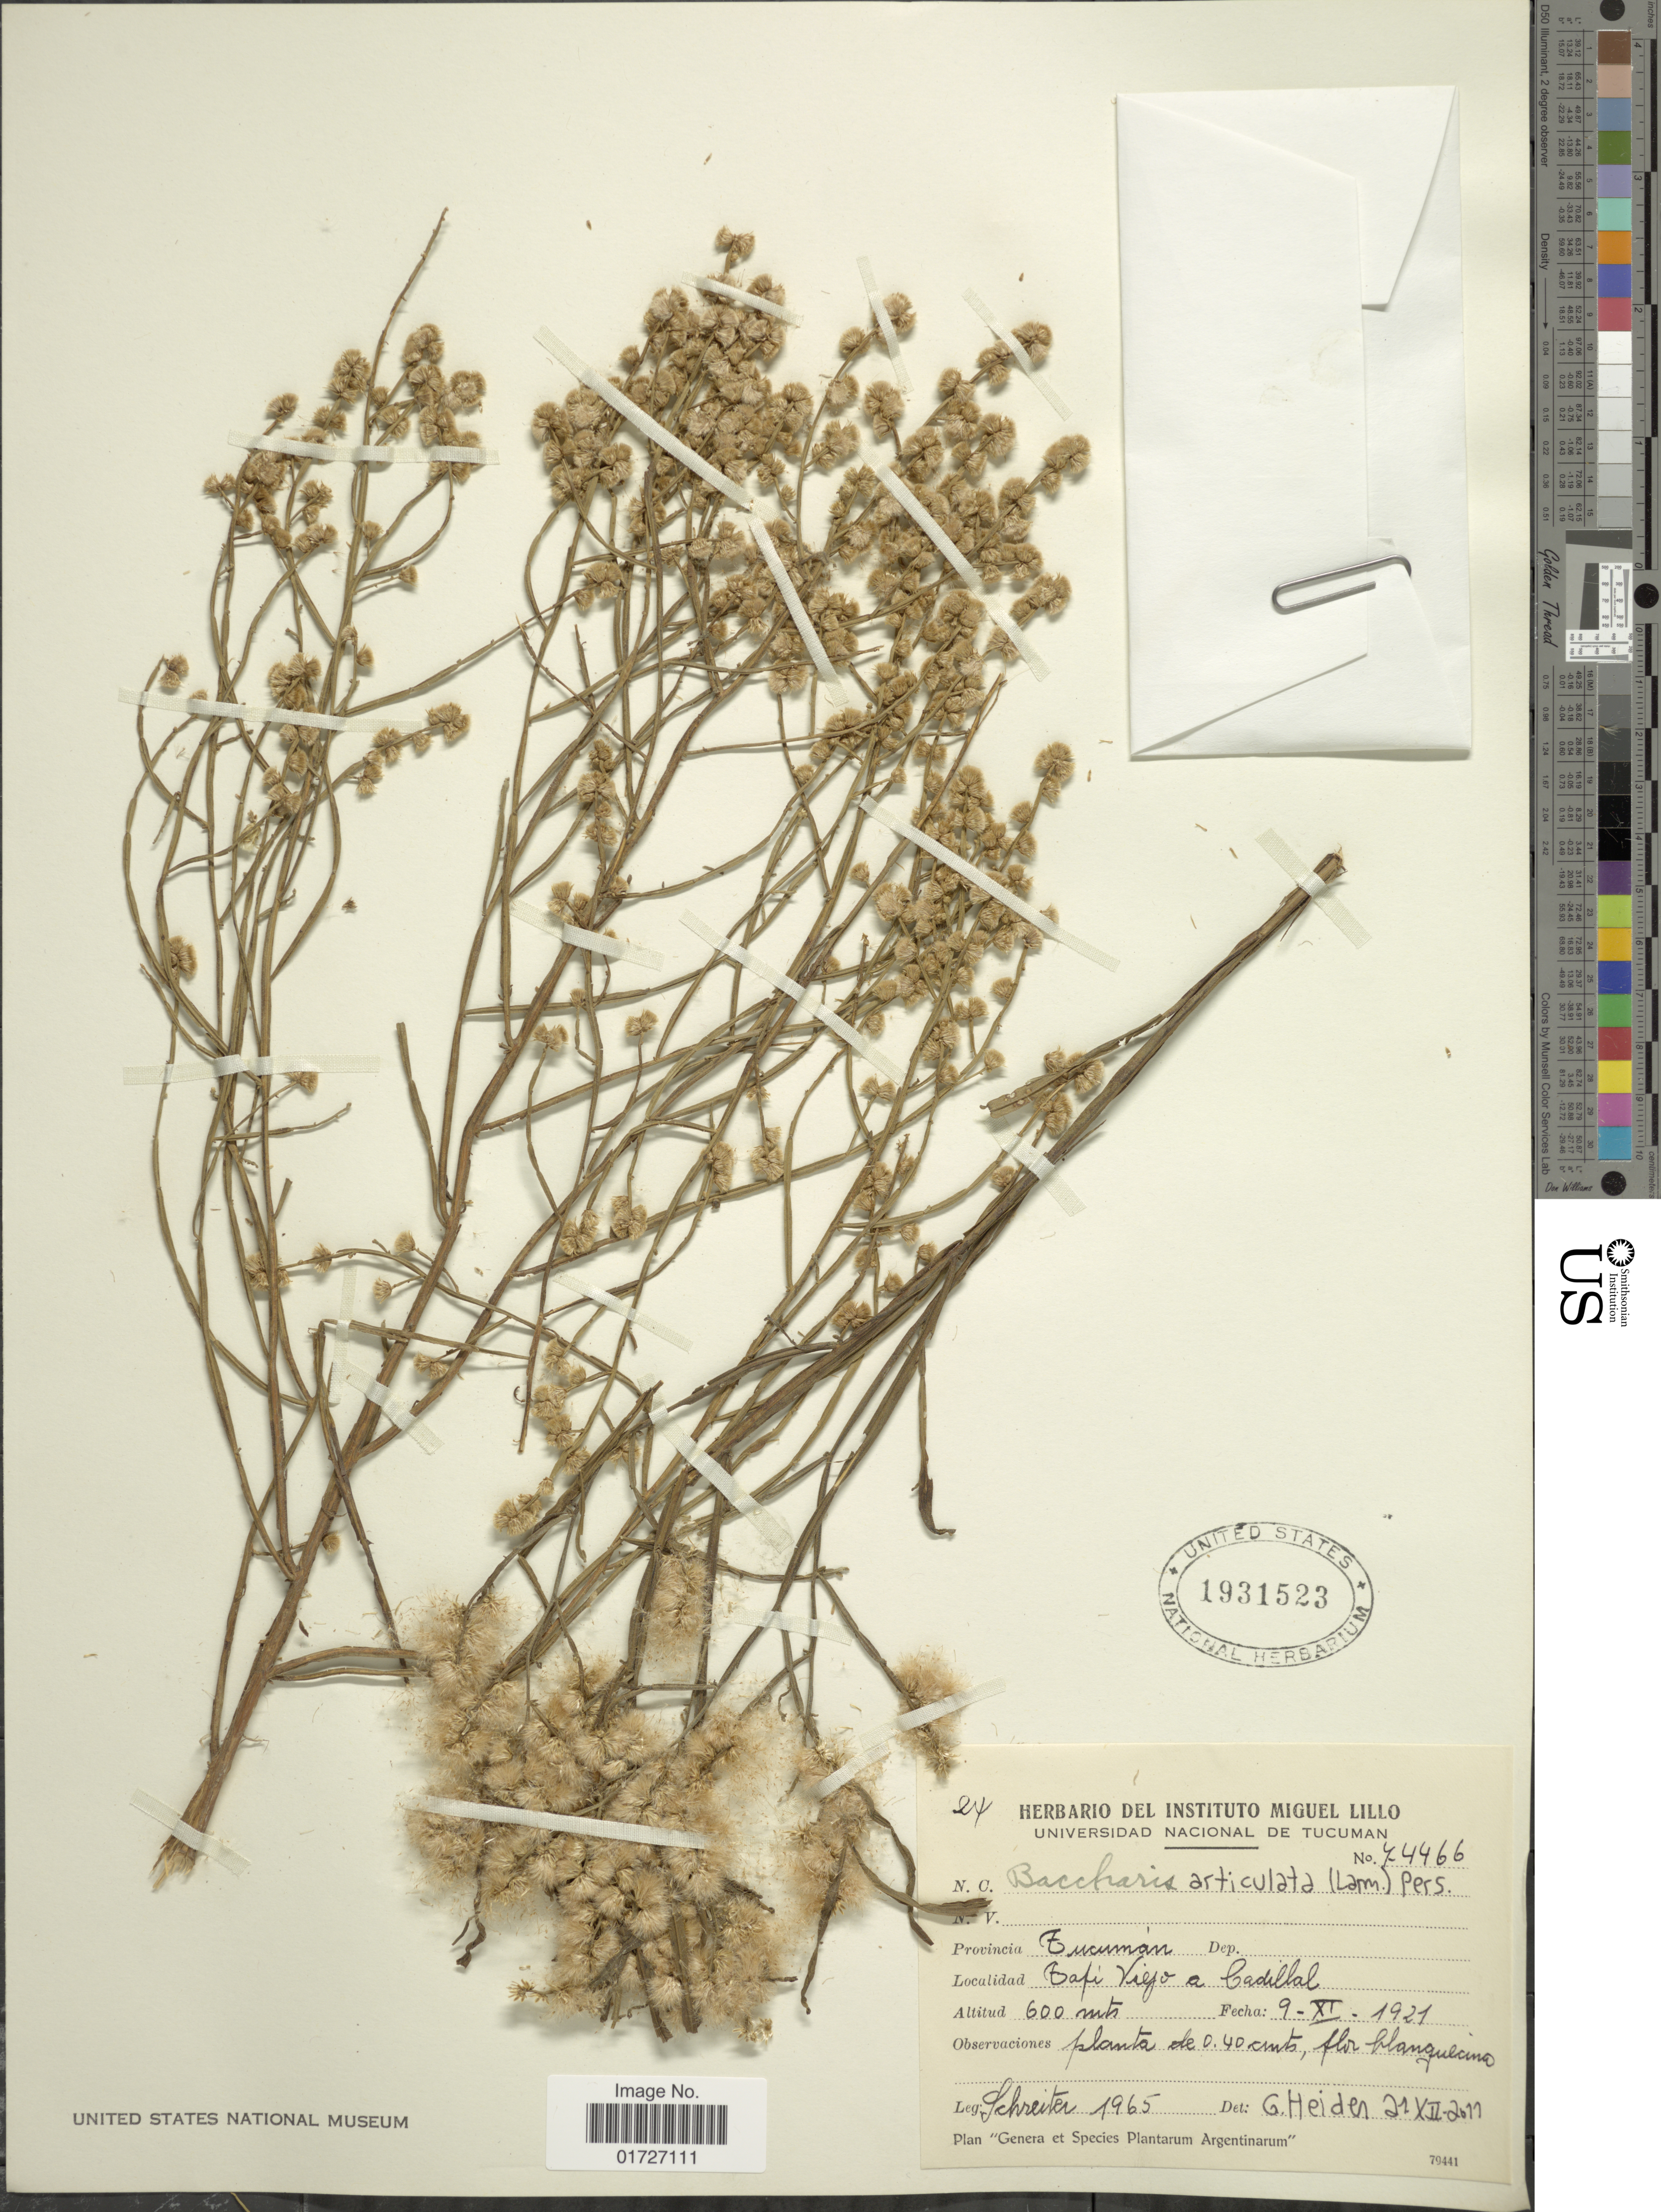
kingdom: Plantae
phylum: Tracheophyta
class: Magnoliopsida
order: Asterales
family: Asteraceae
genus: Baccharis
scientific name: Baccharis articulata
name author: (Lam.) Pers.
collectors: -. Schreiter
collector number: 1965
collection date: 1921-11-09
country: Argentina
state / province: Tucuman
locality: Tafi Viejo a Cadillal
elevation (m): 600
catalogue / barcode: US 1931523